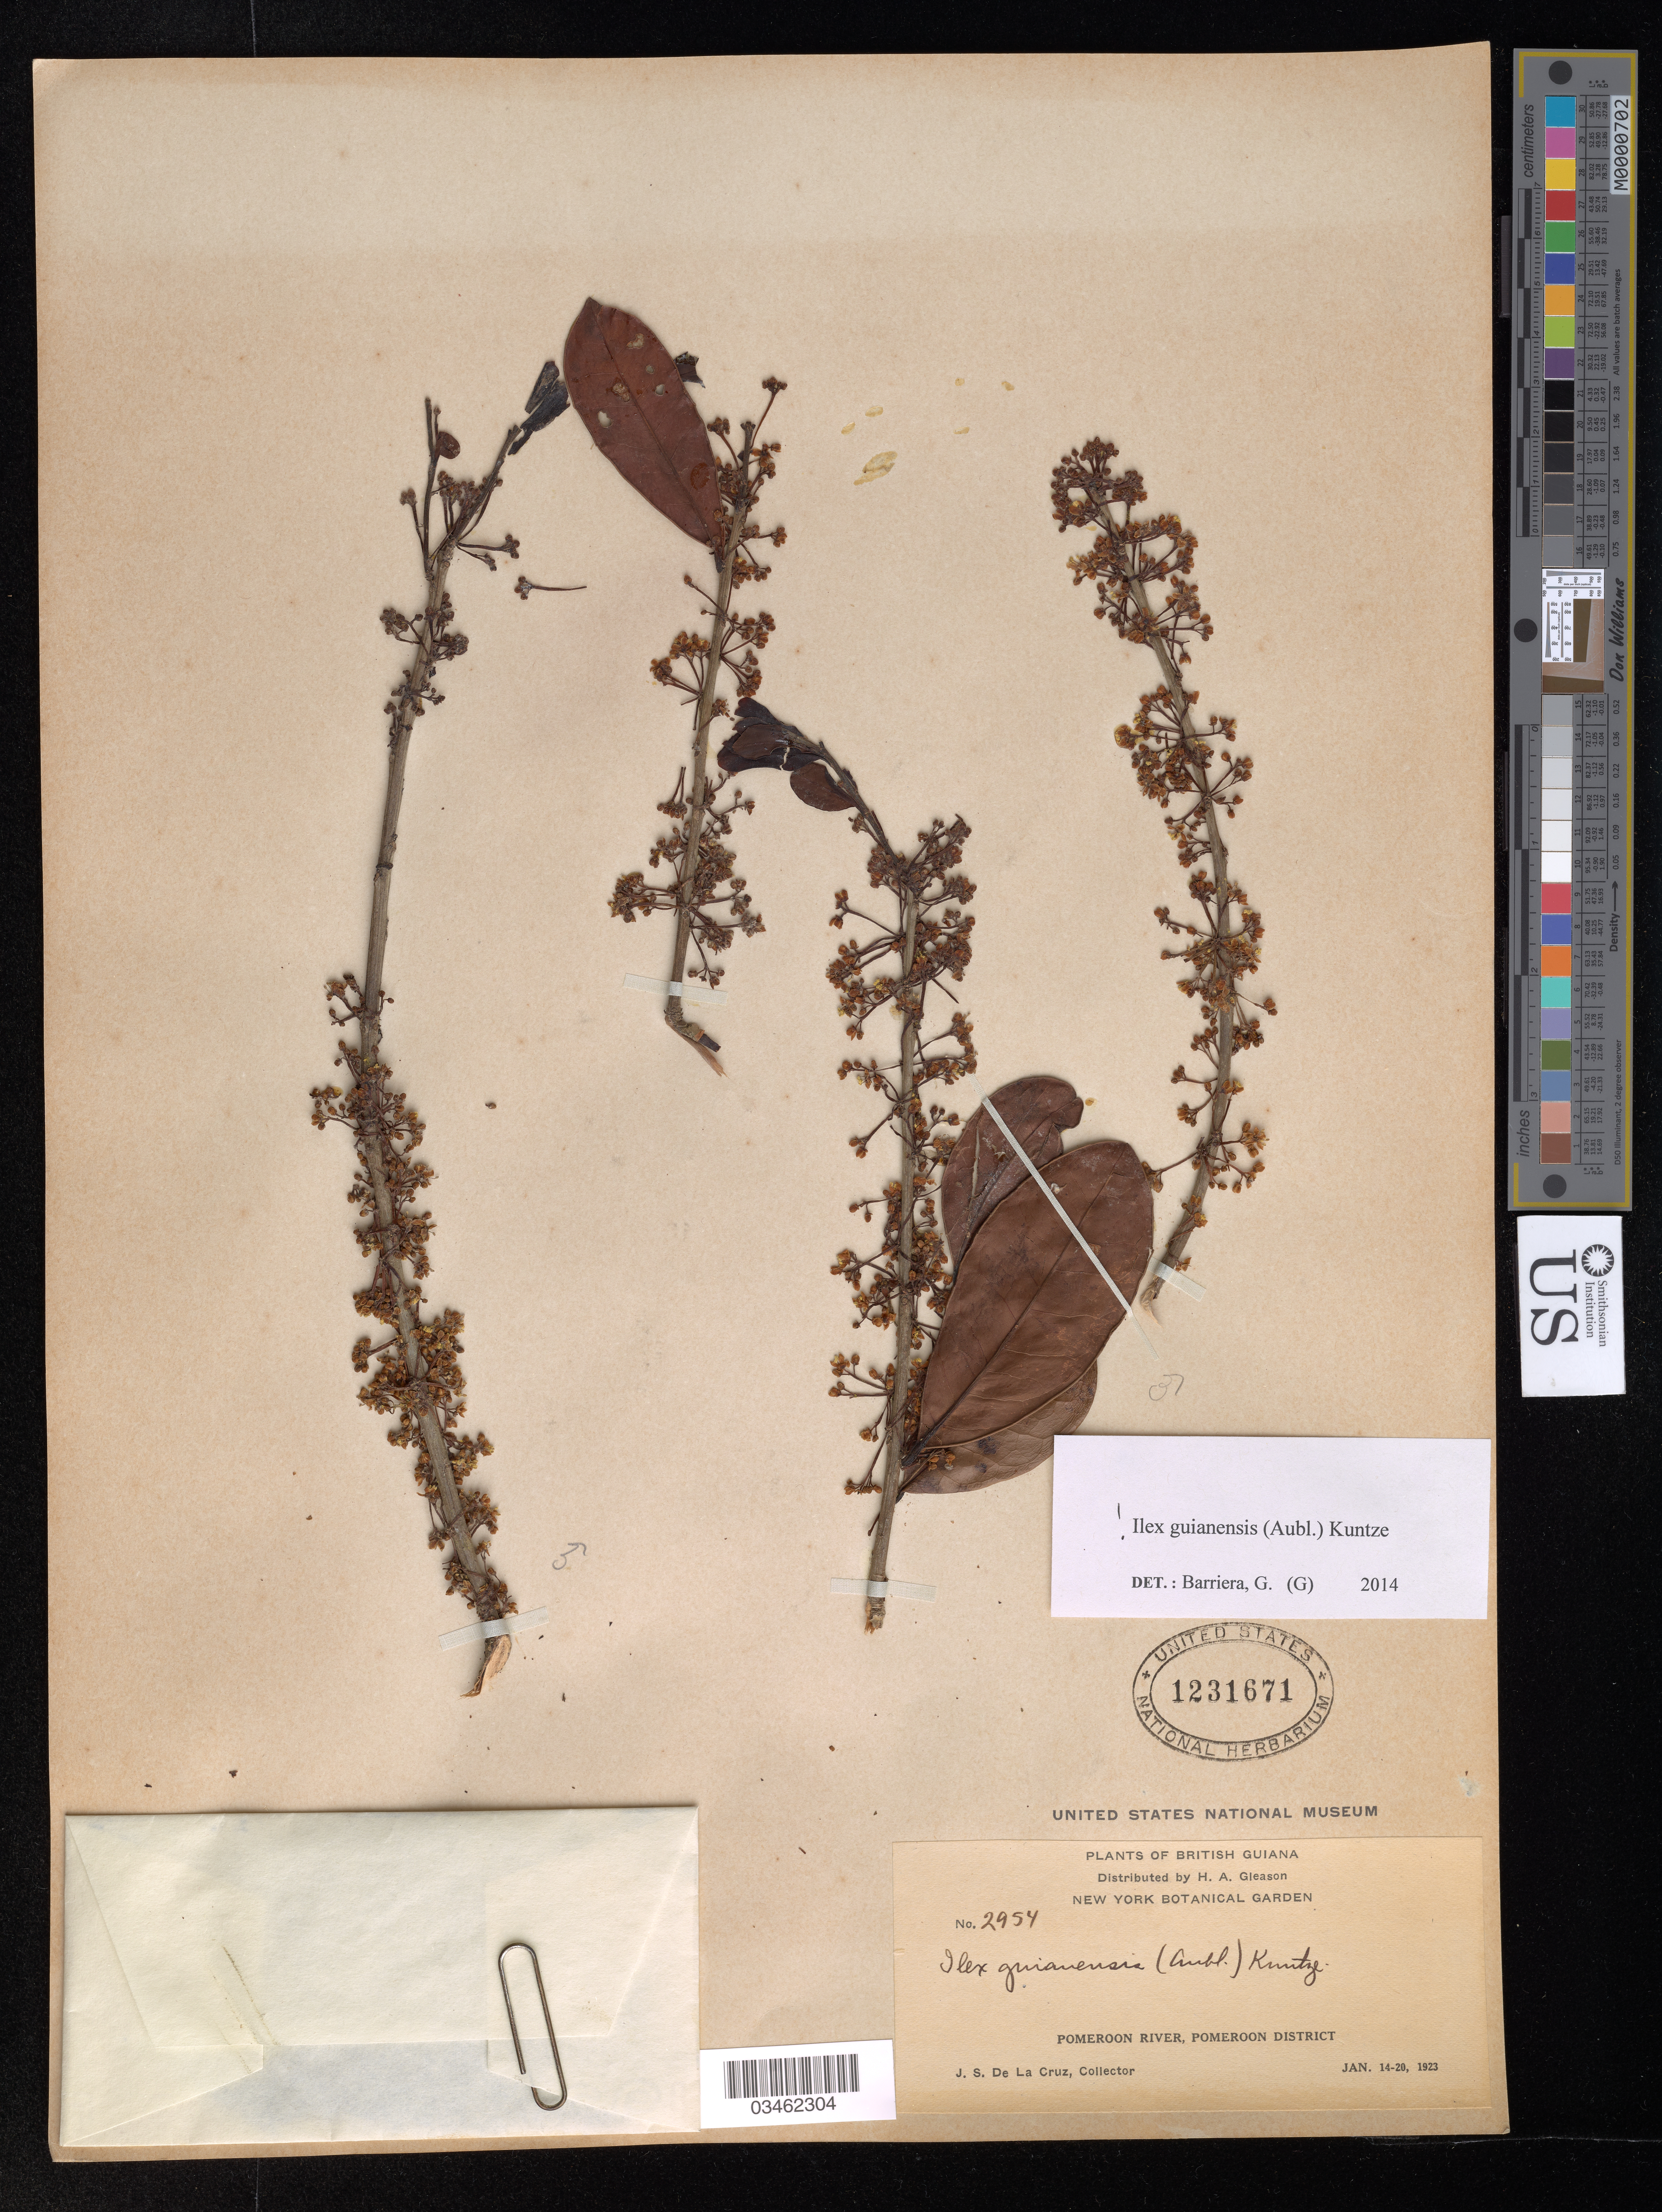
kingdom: Plantae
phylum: Tracheophyta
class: Magnoliopsida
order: Aquifoliales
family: Aquifoliaceae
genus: Ilex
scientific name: Ilex guianensis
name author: (Aubl.) Kuntze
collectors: J. De La Cruz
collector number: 2954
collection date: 1923-01-14/1923-01-20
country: Guyana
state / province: Pomeroon-Supenaam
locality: British Guiana. Pomeroon River, Pomeroon District.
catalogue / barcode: US 1231671